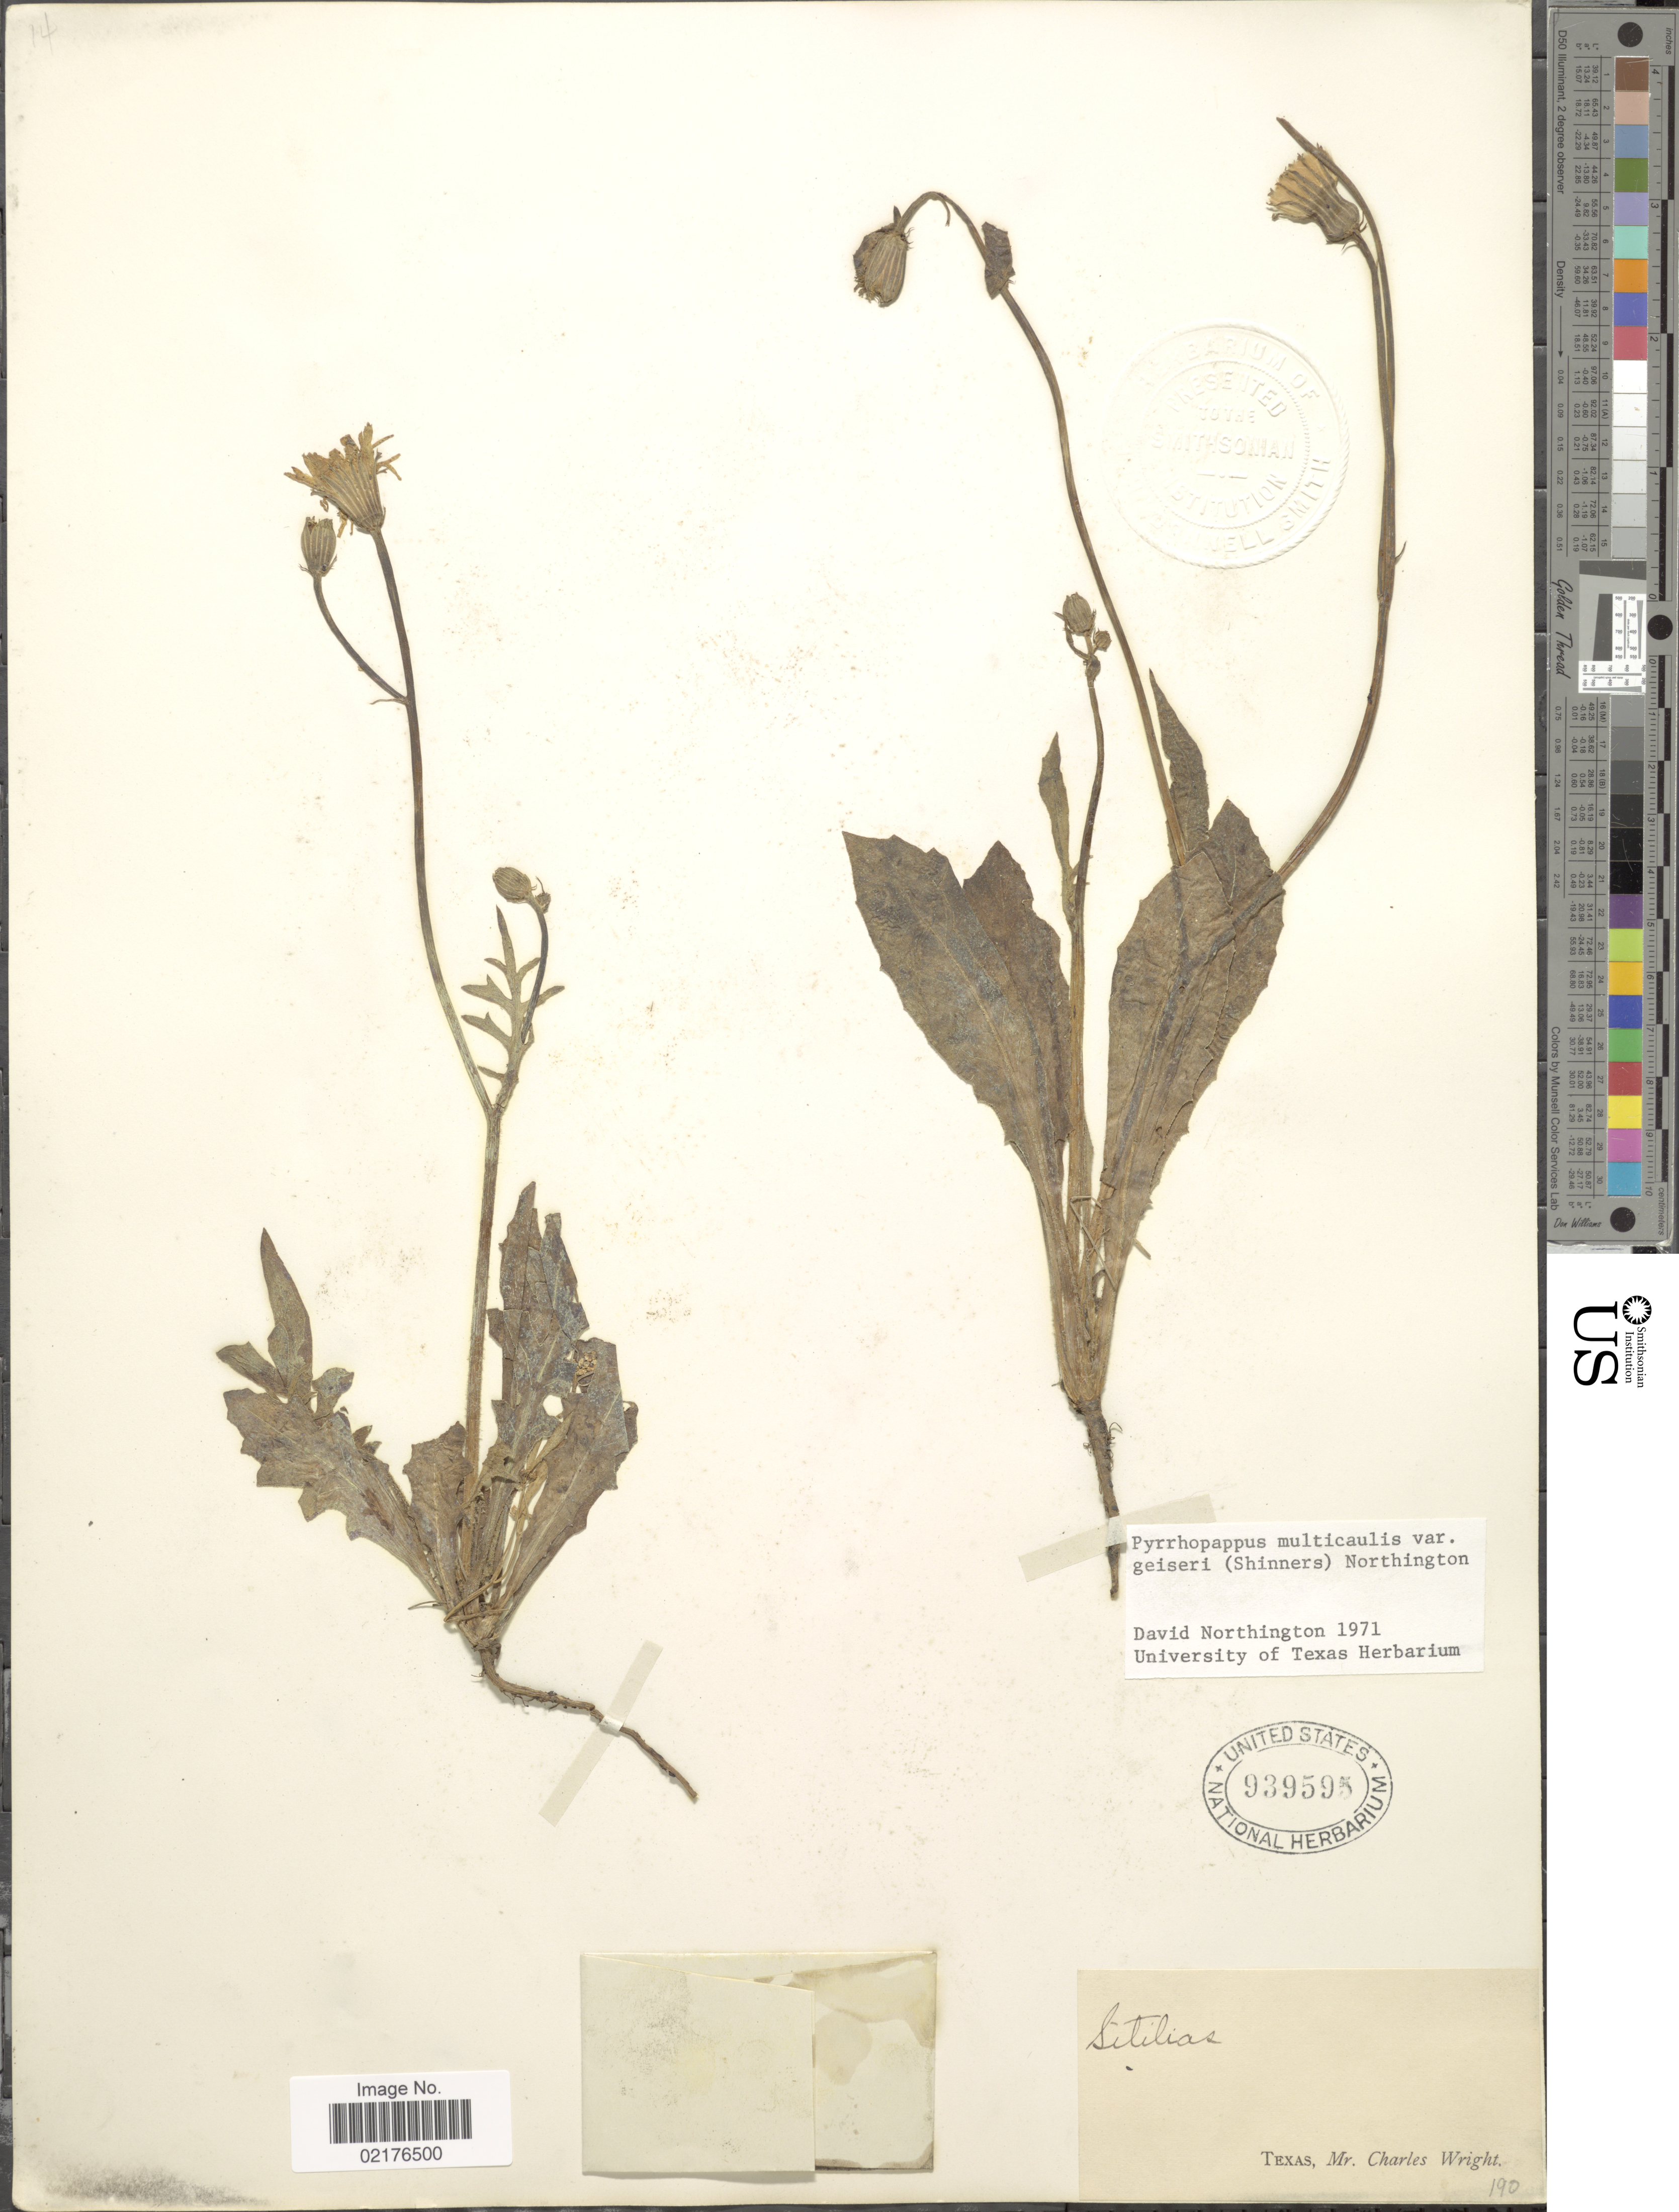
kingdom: Plantae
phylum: Tracheophyta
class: Magnoliopsida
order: Asterales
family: Asteraceae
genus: Pyrrhopappus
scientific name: Pyrrhopappus pauciflorus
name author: (D. Don) DC.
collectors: C. H. Wright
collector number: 190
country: United States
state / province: Texas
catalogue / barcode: US 939595